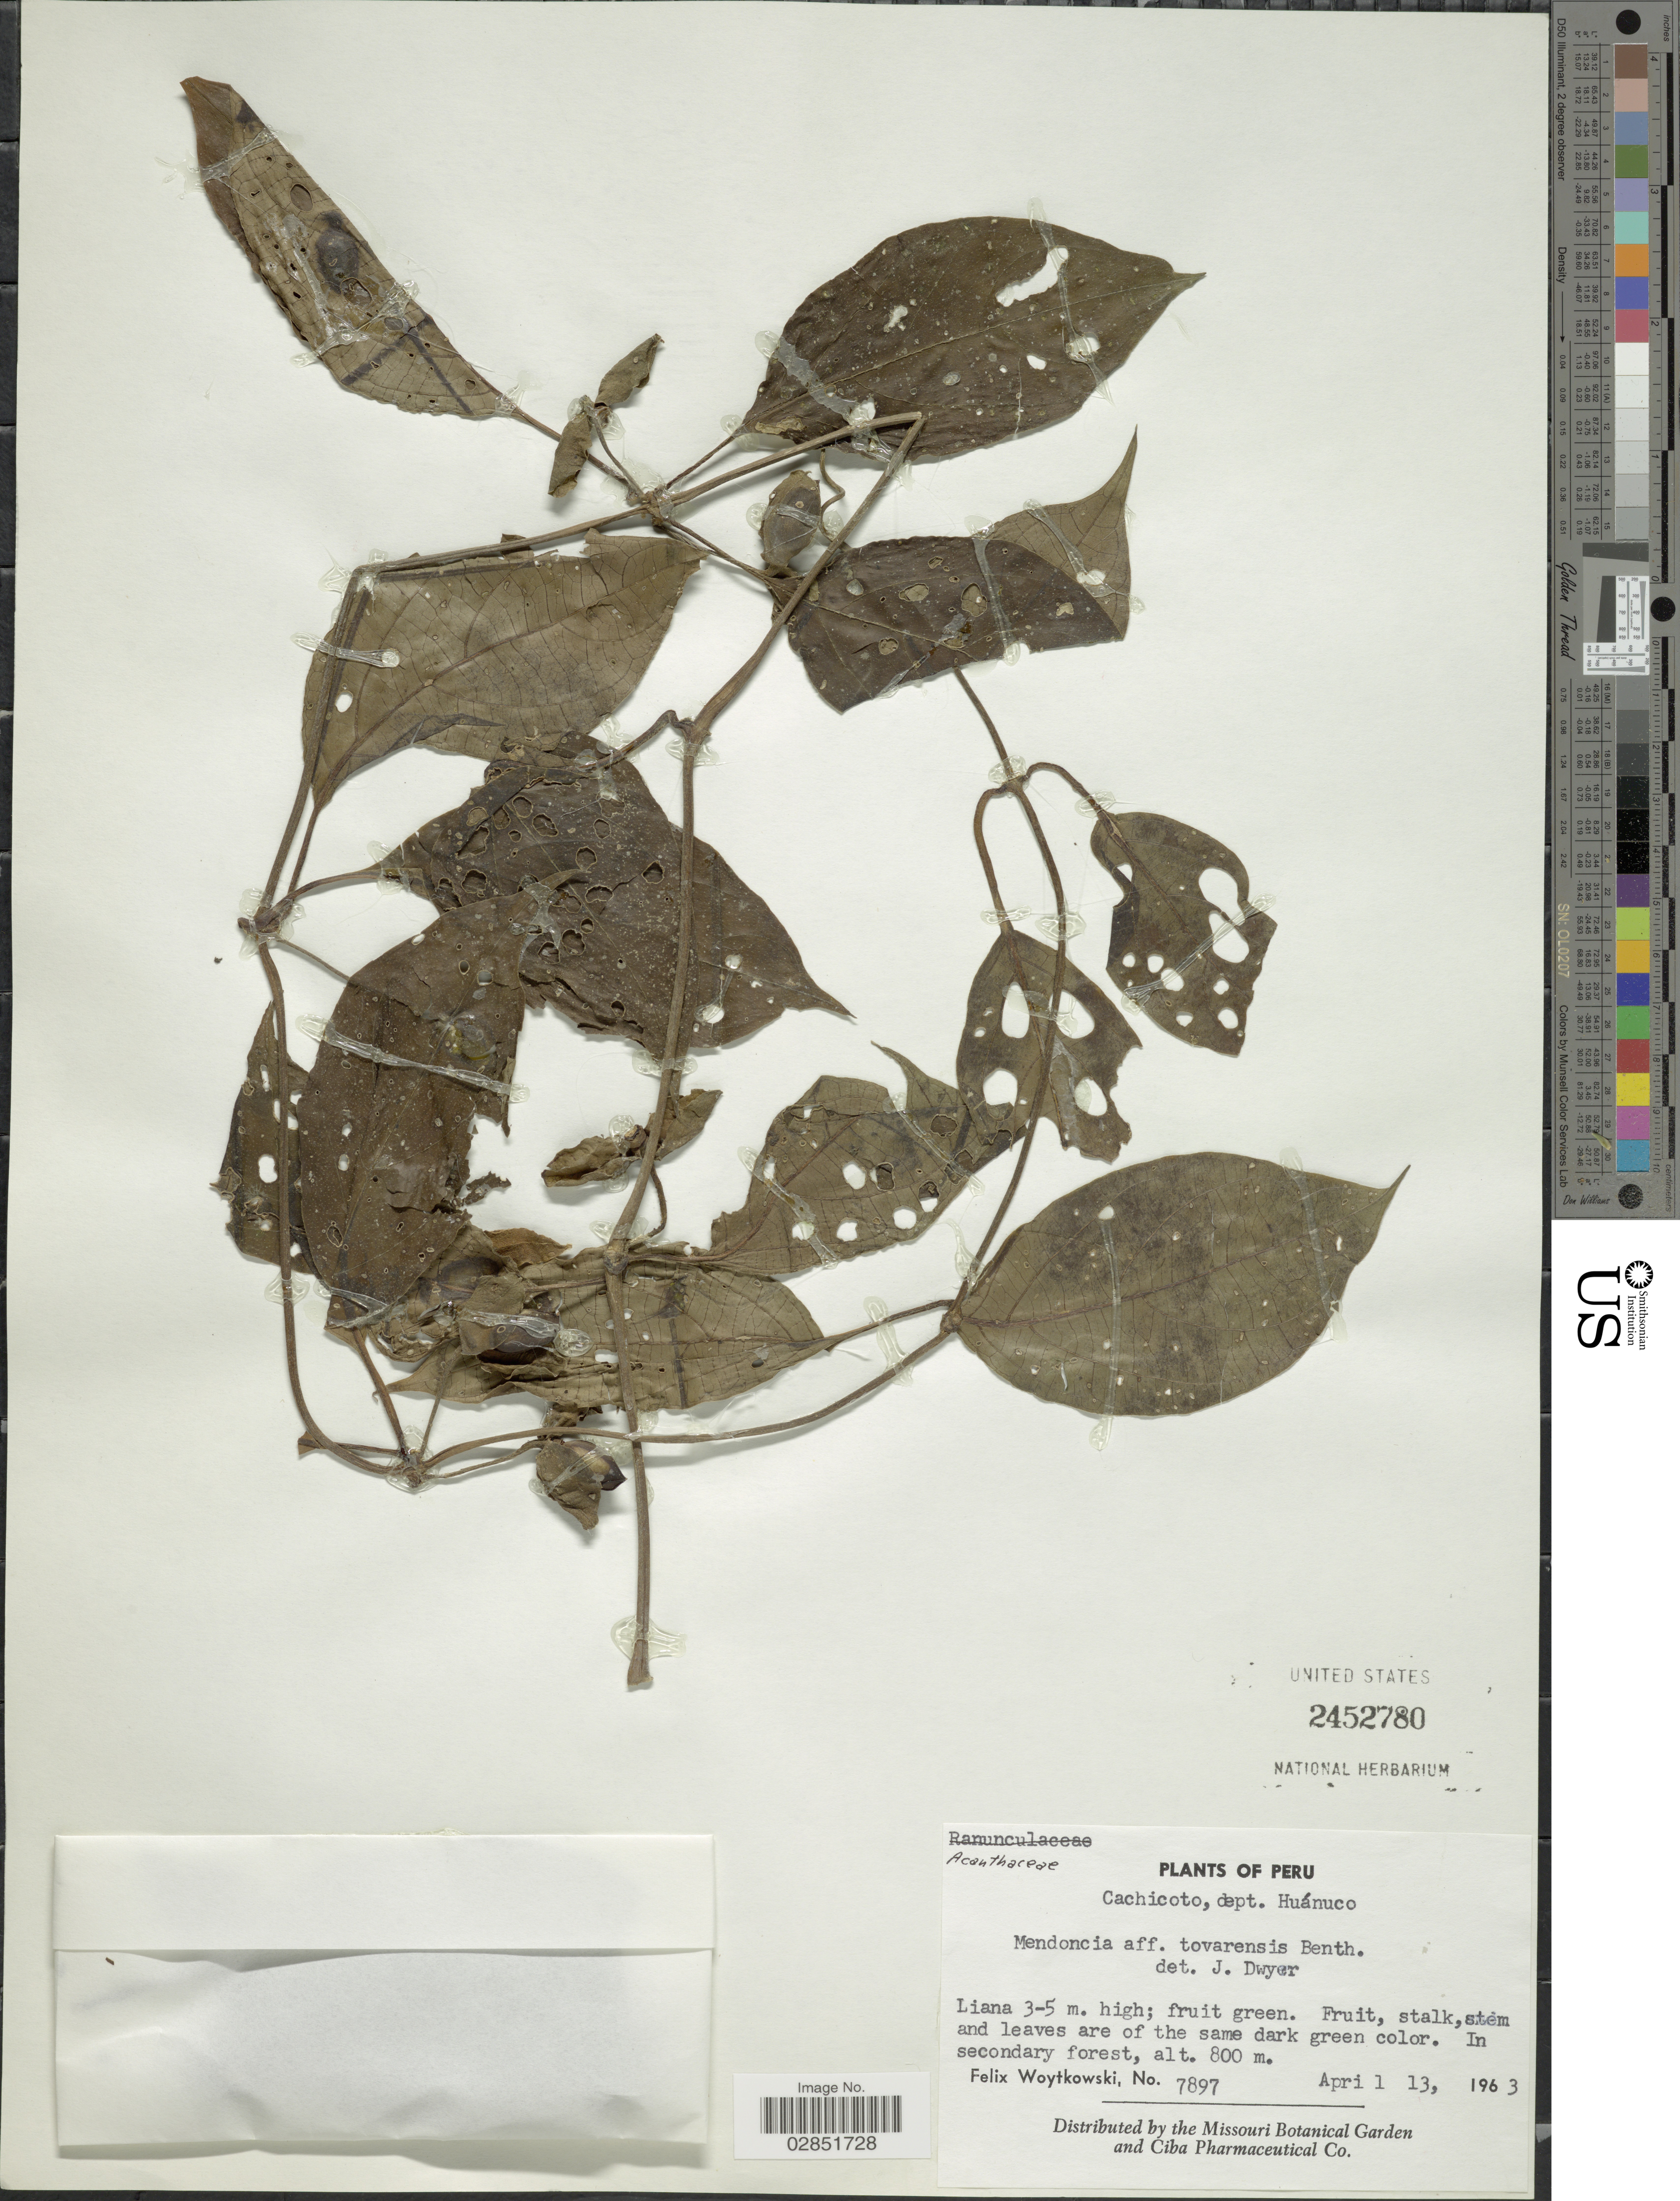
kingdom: Plantae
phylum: Tracheophyta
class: Magnoliopsida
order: Lamiales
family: Acanthaceae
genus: Mendoncia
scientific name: Mendoncia sp.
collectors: F. Woytkowski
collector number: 7897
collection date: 1963-04-13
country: Peru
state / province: Huánuco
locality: Cachicoto, dept. Huánuco.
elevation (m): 800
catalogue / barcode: US 2452780